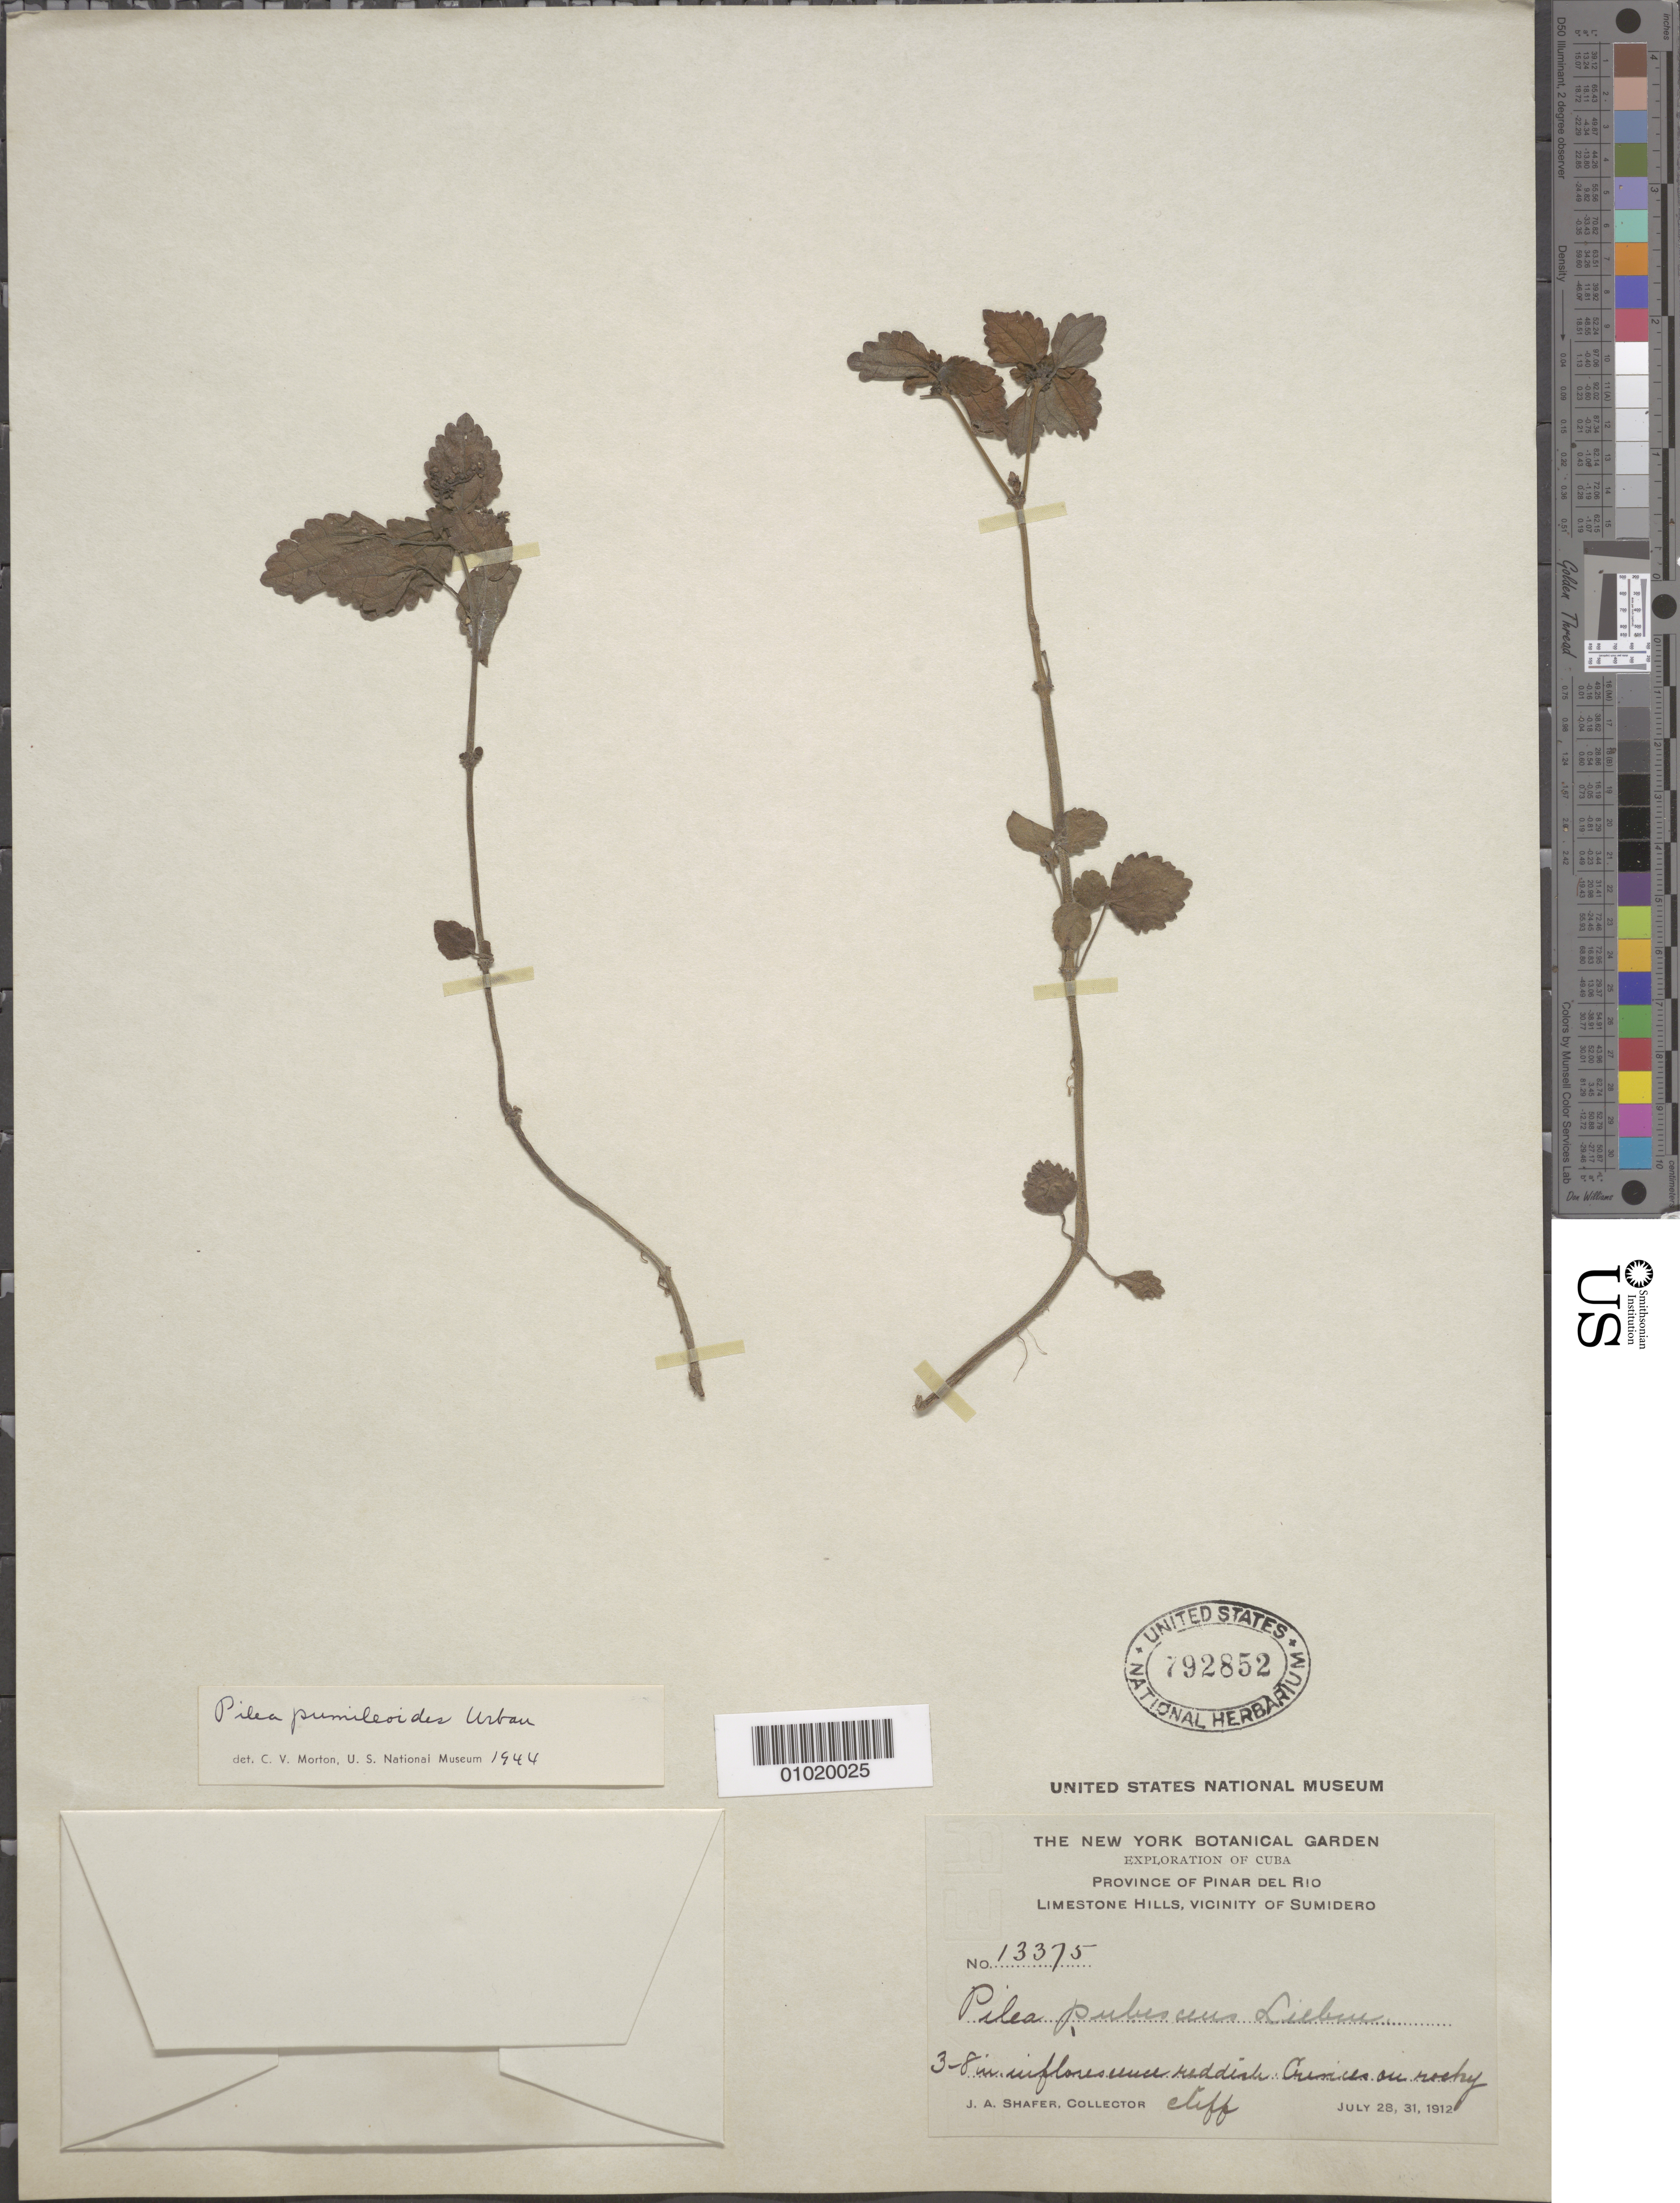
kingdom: Plantae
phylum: Tracheophyta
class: Magnoliopsida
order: Rosales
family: Urticaceae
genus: Pilea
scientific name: Pilea pubescens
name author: Liebm.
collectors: J. A. Shafer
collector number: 13375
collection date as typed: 28 Jul 1912 or 31 Jul 1912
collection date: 1912-07-28 or 1912-07-31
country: Cuba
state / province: Pinar del Rio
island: Cuba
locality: Limestone hills, vicinity of sumidero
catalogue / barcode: US 792852